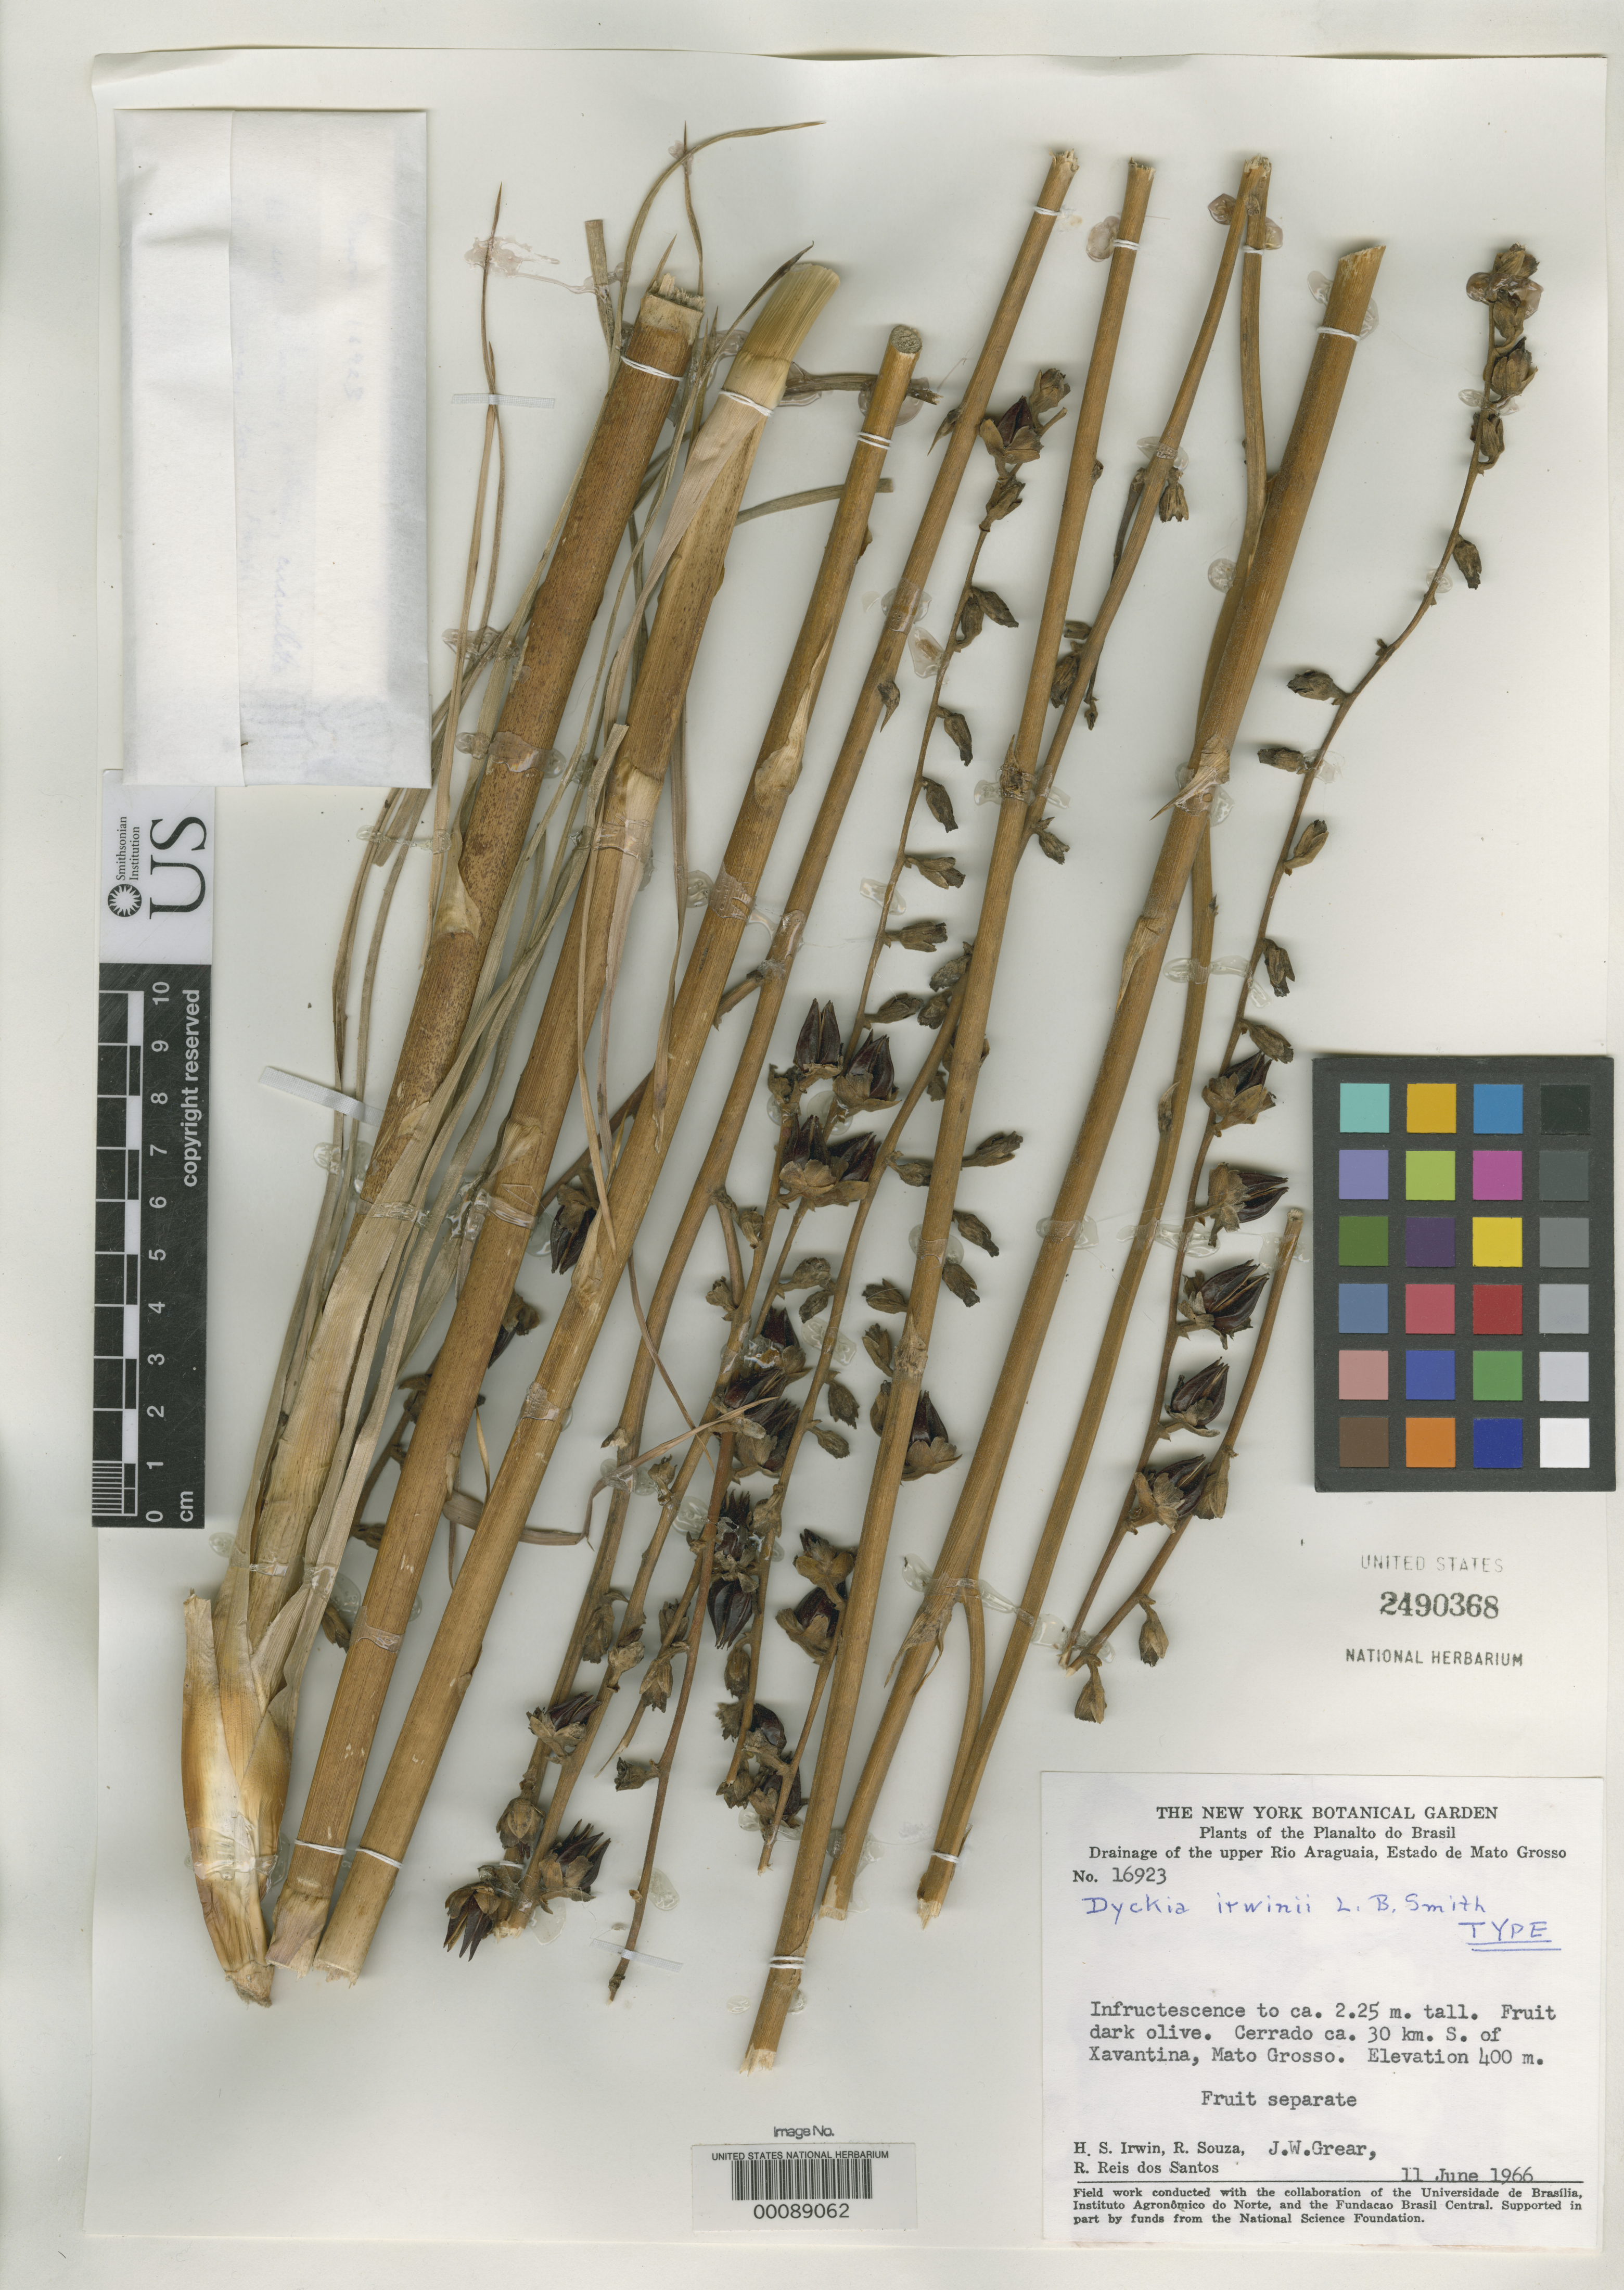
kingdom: Plantae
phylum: Tracheophyta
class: Liliopsida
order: Poales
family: Bromeliaceae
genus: Dyckia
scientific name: Dyckia irwinii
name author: L.B. Sm.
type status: Holotype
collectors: H. Irwin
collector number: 16923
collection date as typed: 11 Jun 1966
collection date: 1966-06-11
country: Brazil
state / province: Mato Grosso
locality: South of Xavantina.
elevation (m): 400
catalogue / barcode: US 2490368